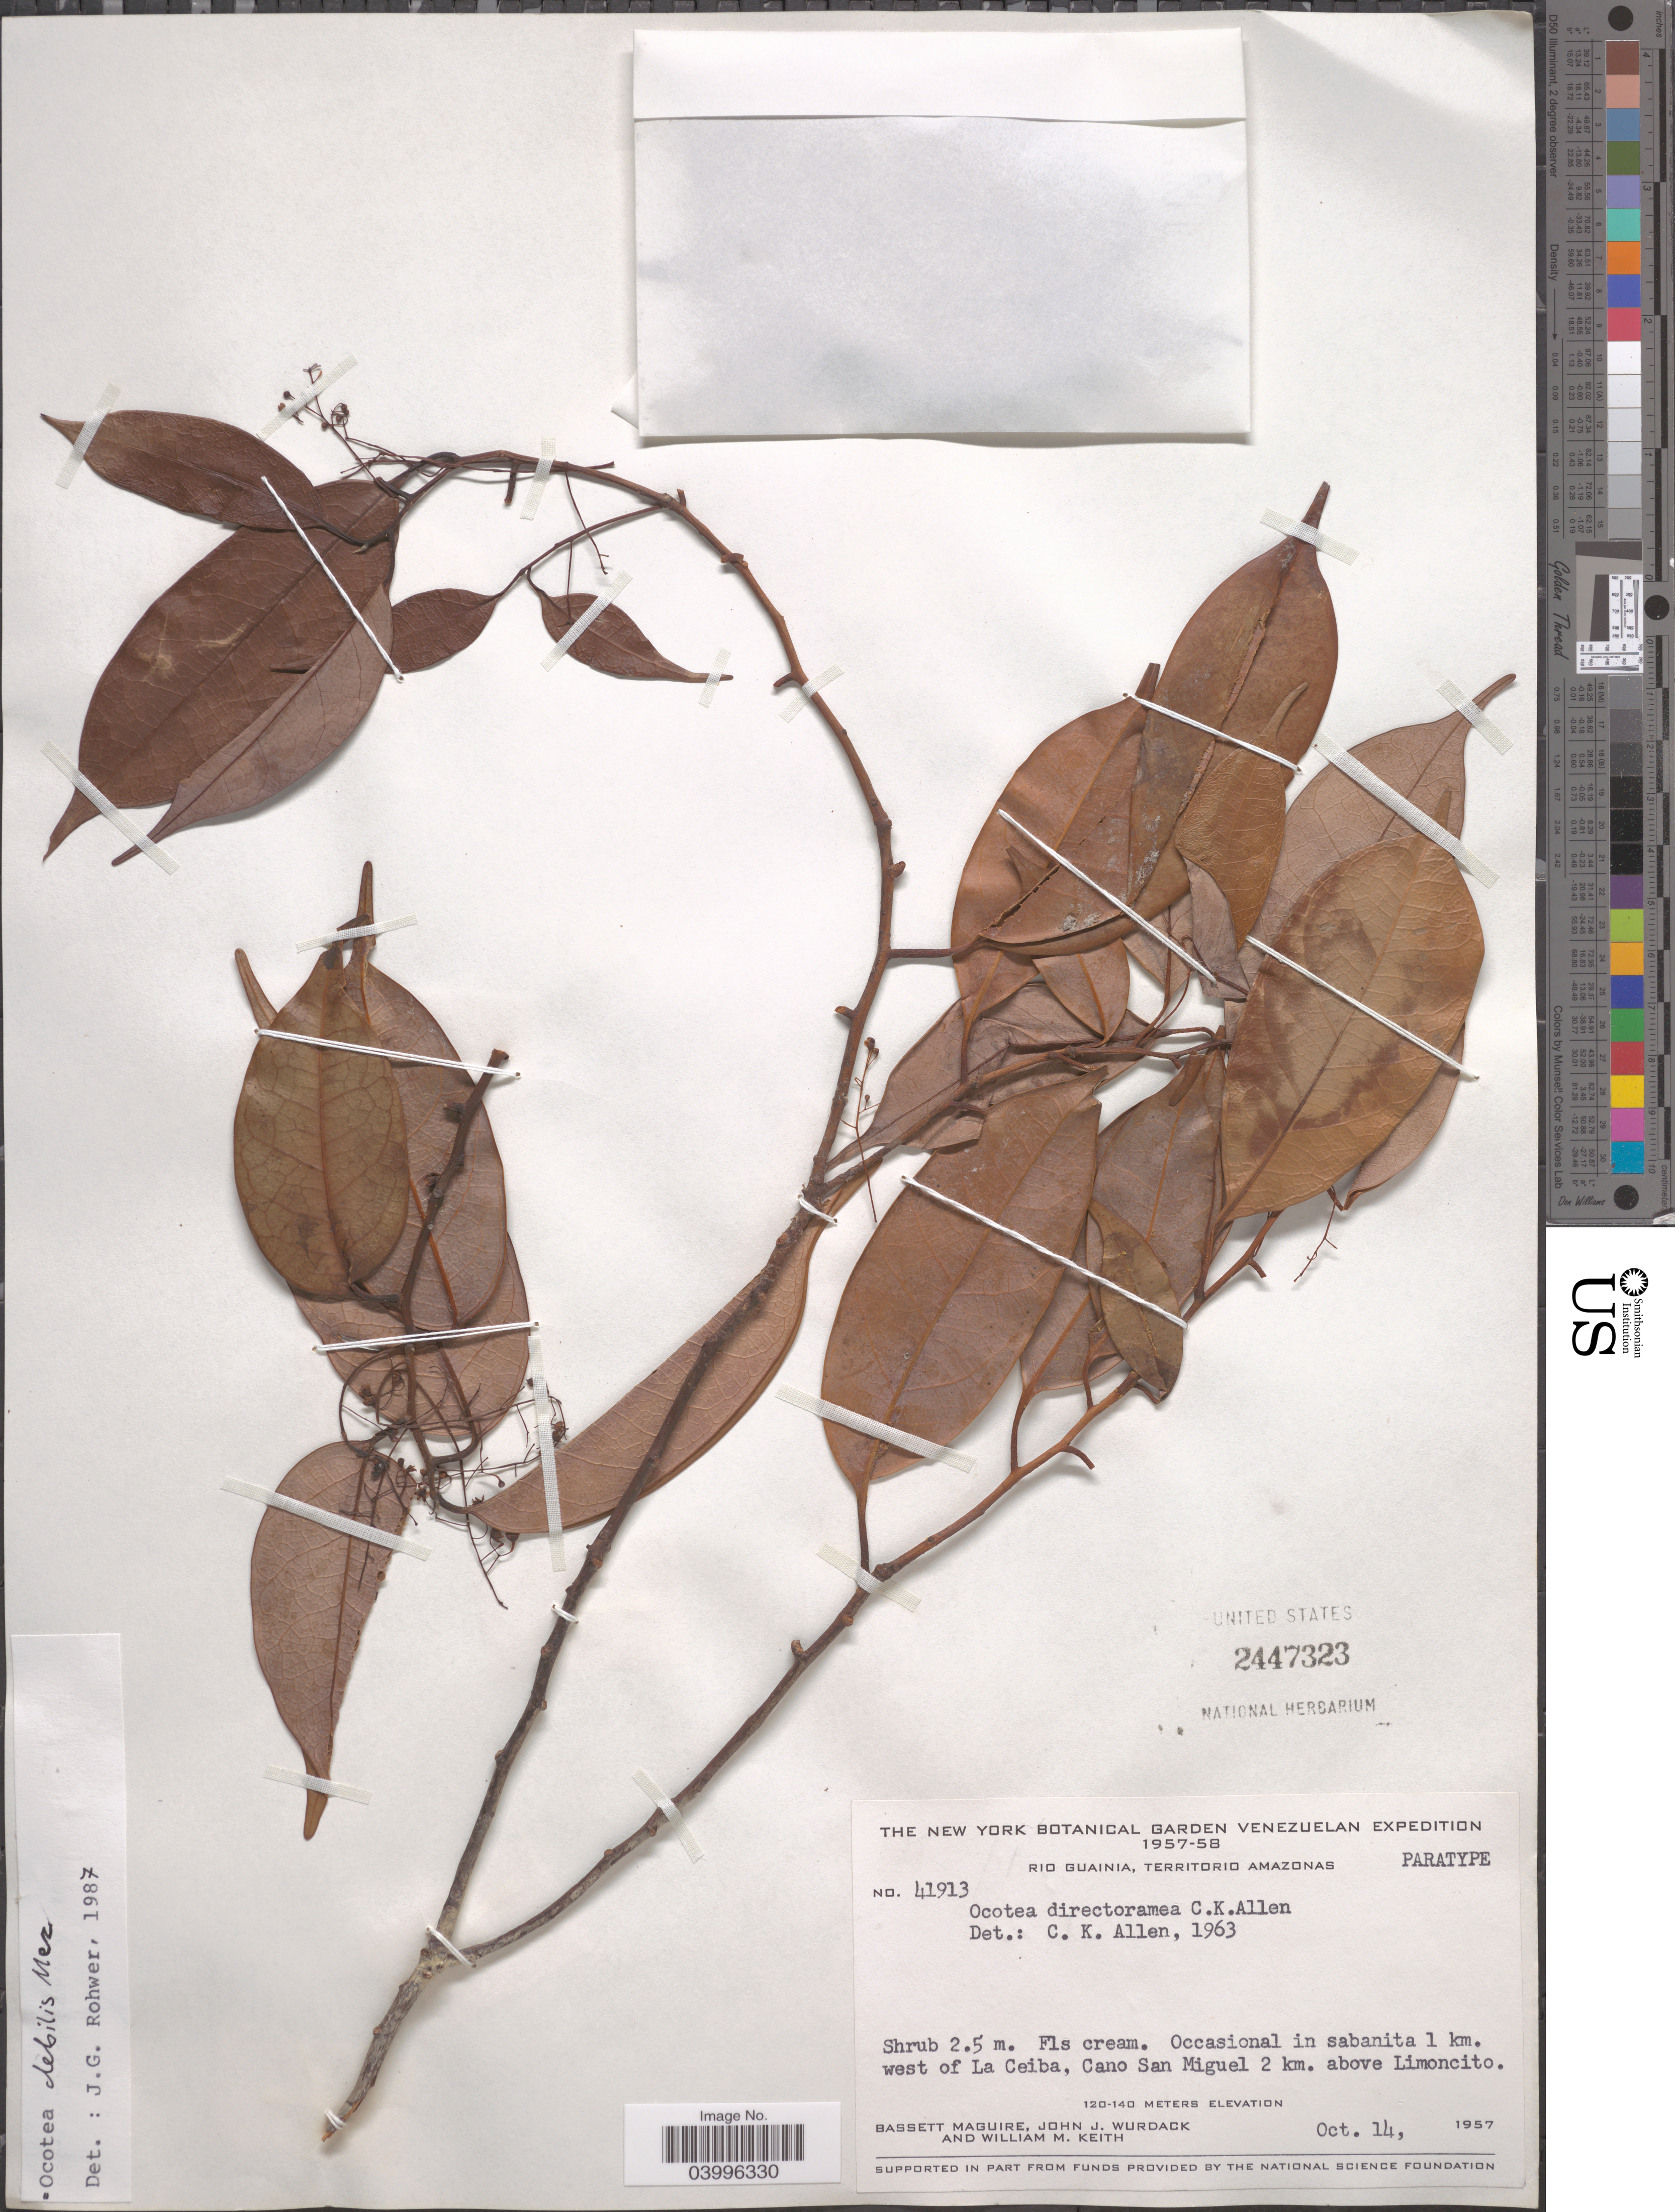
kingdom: Plantae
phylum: Tracheophyta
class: Magnoliopsida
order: Laurales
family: Lauraceae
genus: Ocotea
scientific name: Ocotea debilis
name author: Mez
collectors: B. Maguire, J. J. Wurdack & W. Keith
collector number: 41913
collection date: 1957-10-14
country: Venezuela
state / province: Amazonas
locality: Rio Guainia. Occasional in sabanita 1 km. west of La Ceiba, Cano San Miguel 2 km. above Limoncito.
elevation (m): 120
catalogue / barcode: US 2447323